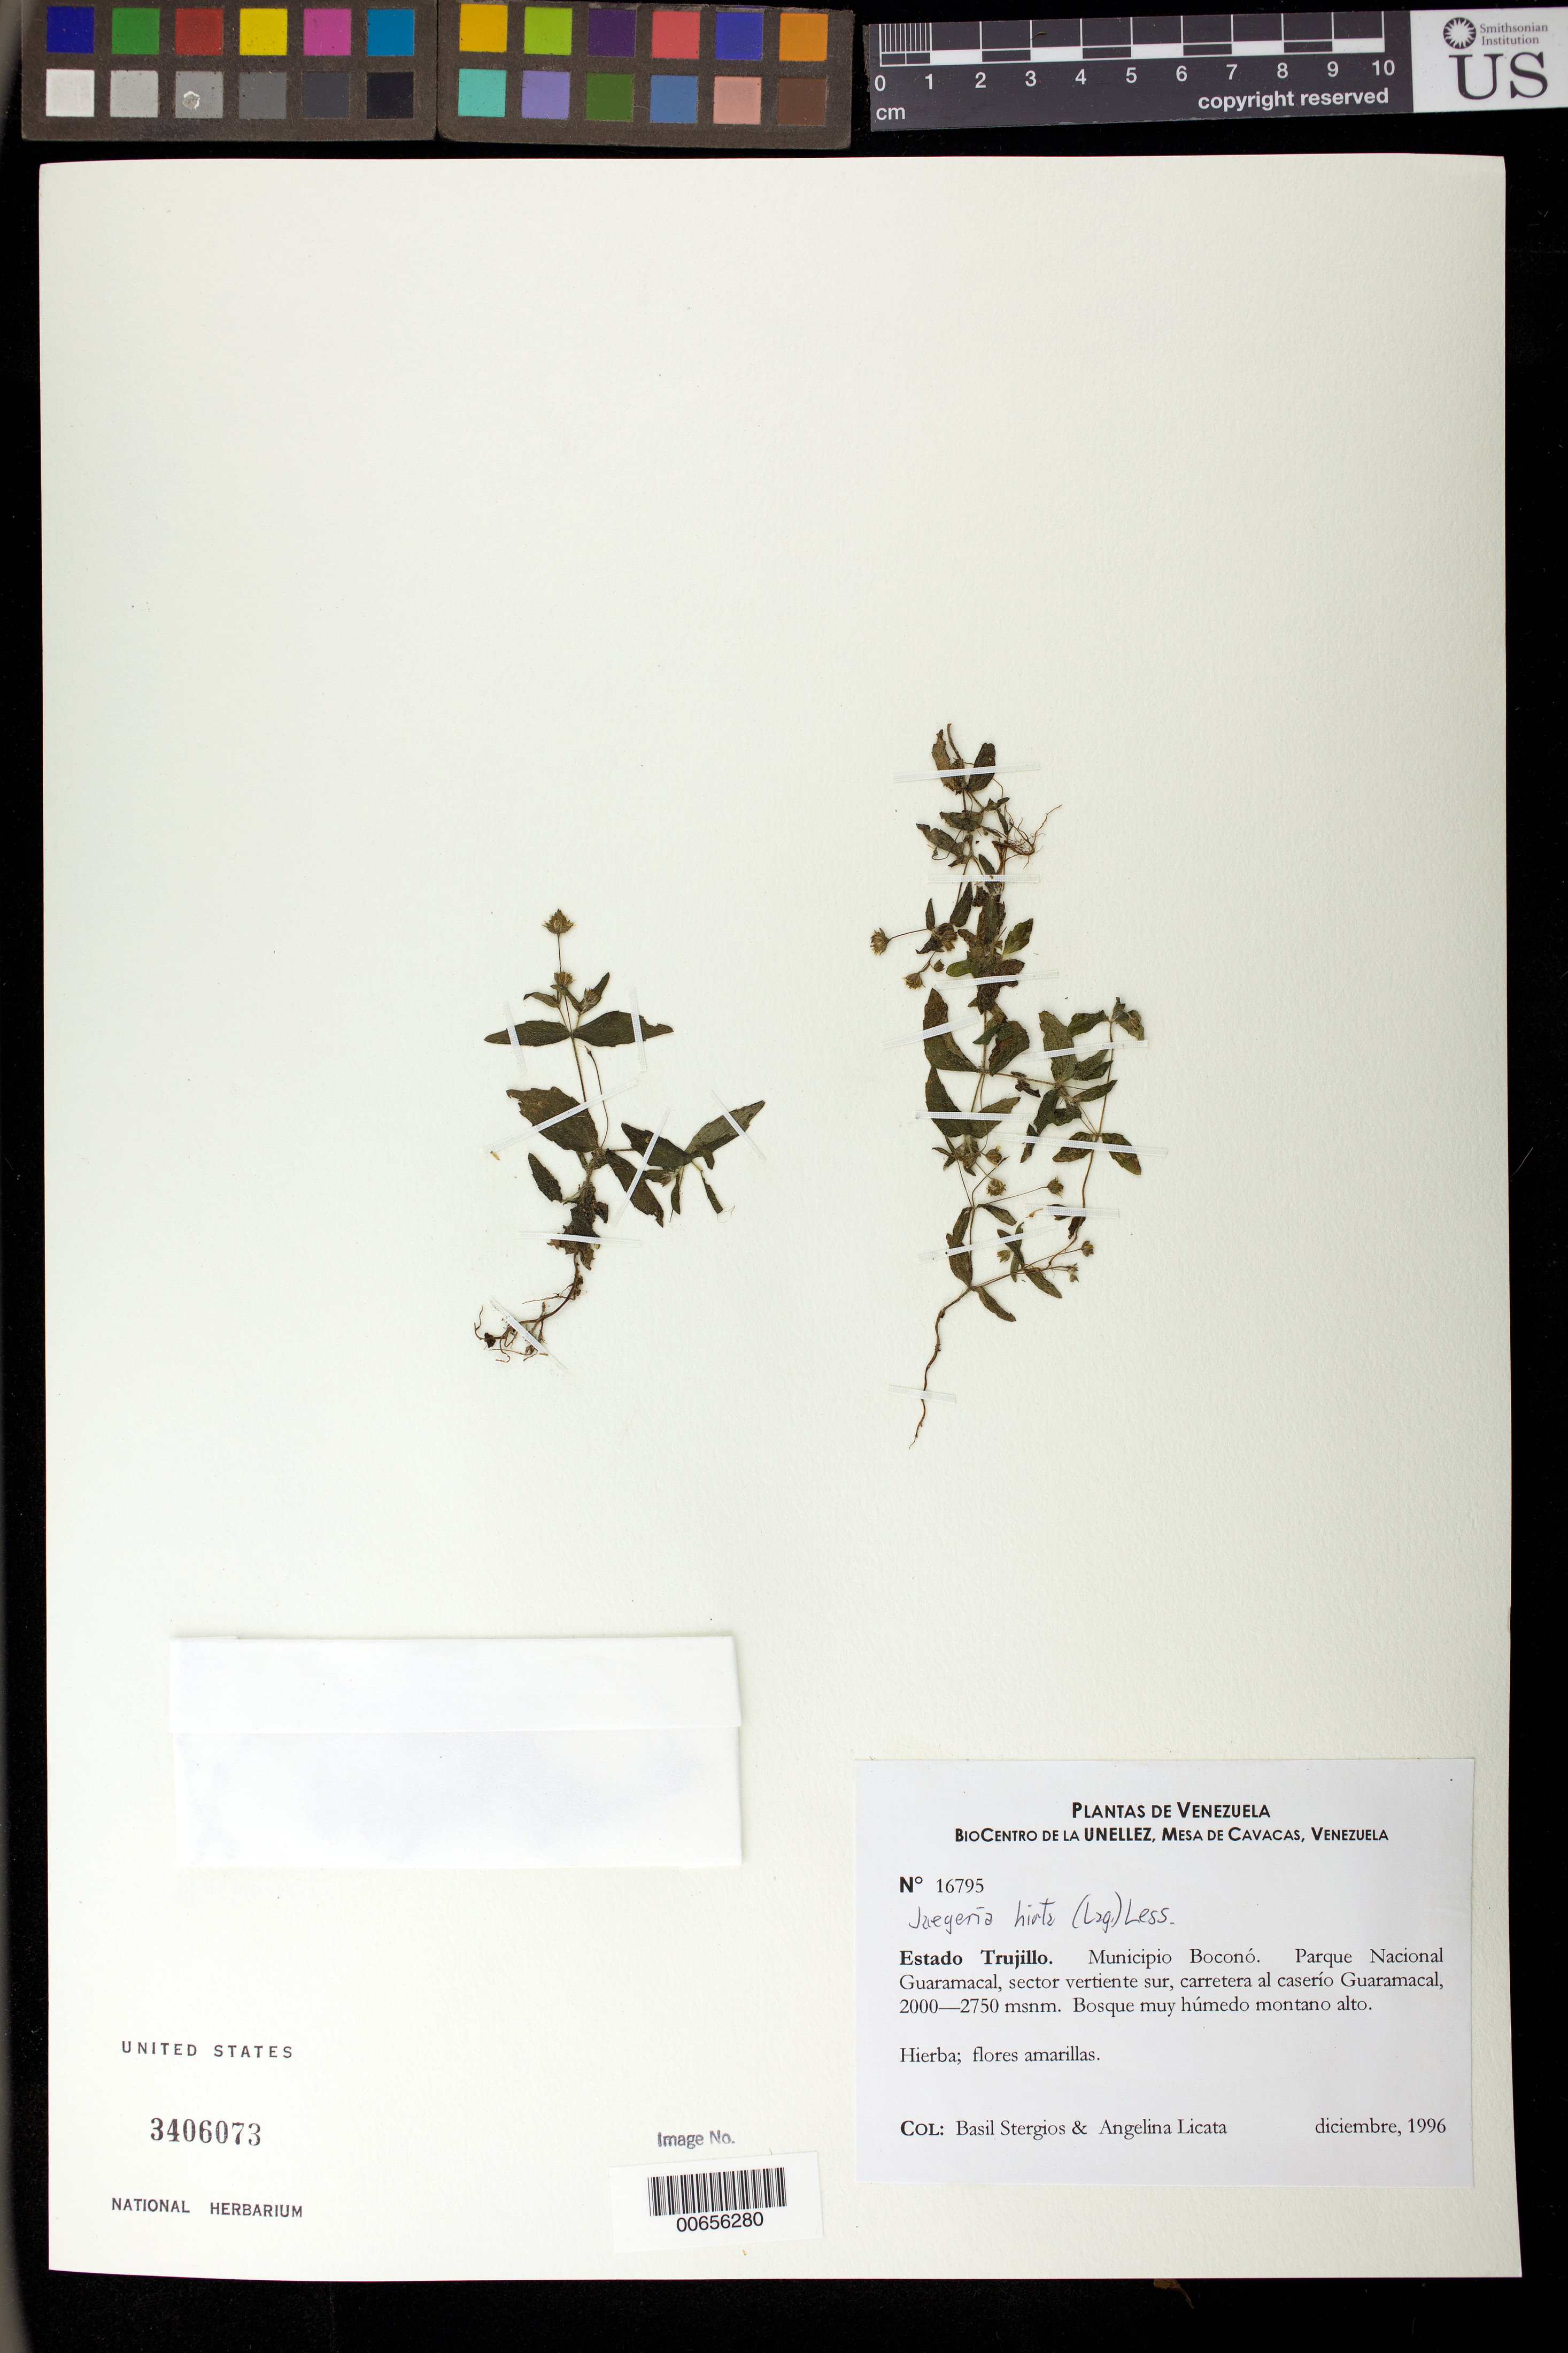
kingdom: Plantae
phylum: Tracheophyta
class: Magnoliopsida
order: Asterales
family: Asteraceae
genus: Jaegeria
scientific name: Jaegeria hirta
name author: (Lag.) Less.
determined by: Robinson, Harold E., (US)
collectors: B. G. Stergios & A. Licata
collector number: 16795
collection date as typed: Dec 1996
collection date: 1996-12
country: Venezuela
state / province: Trujillo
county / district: Boconó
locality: Parque Nacional Guaramacal, vertiente S, carretera Guaramacal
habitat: Bosque muy húmedo montano alto.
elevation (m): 2000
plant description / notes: PORT, TEX, US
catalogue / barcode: US 3406073